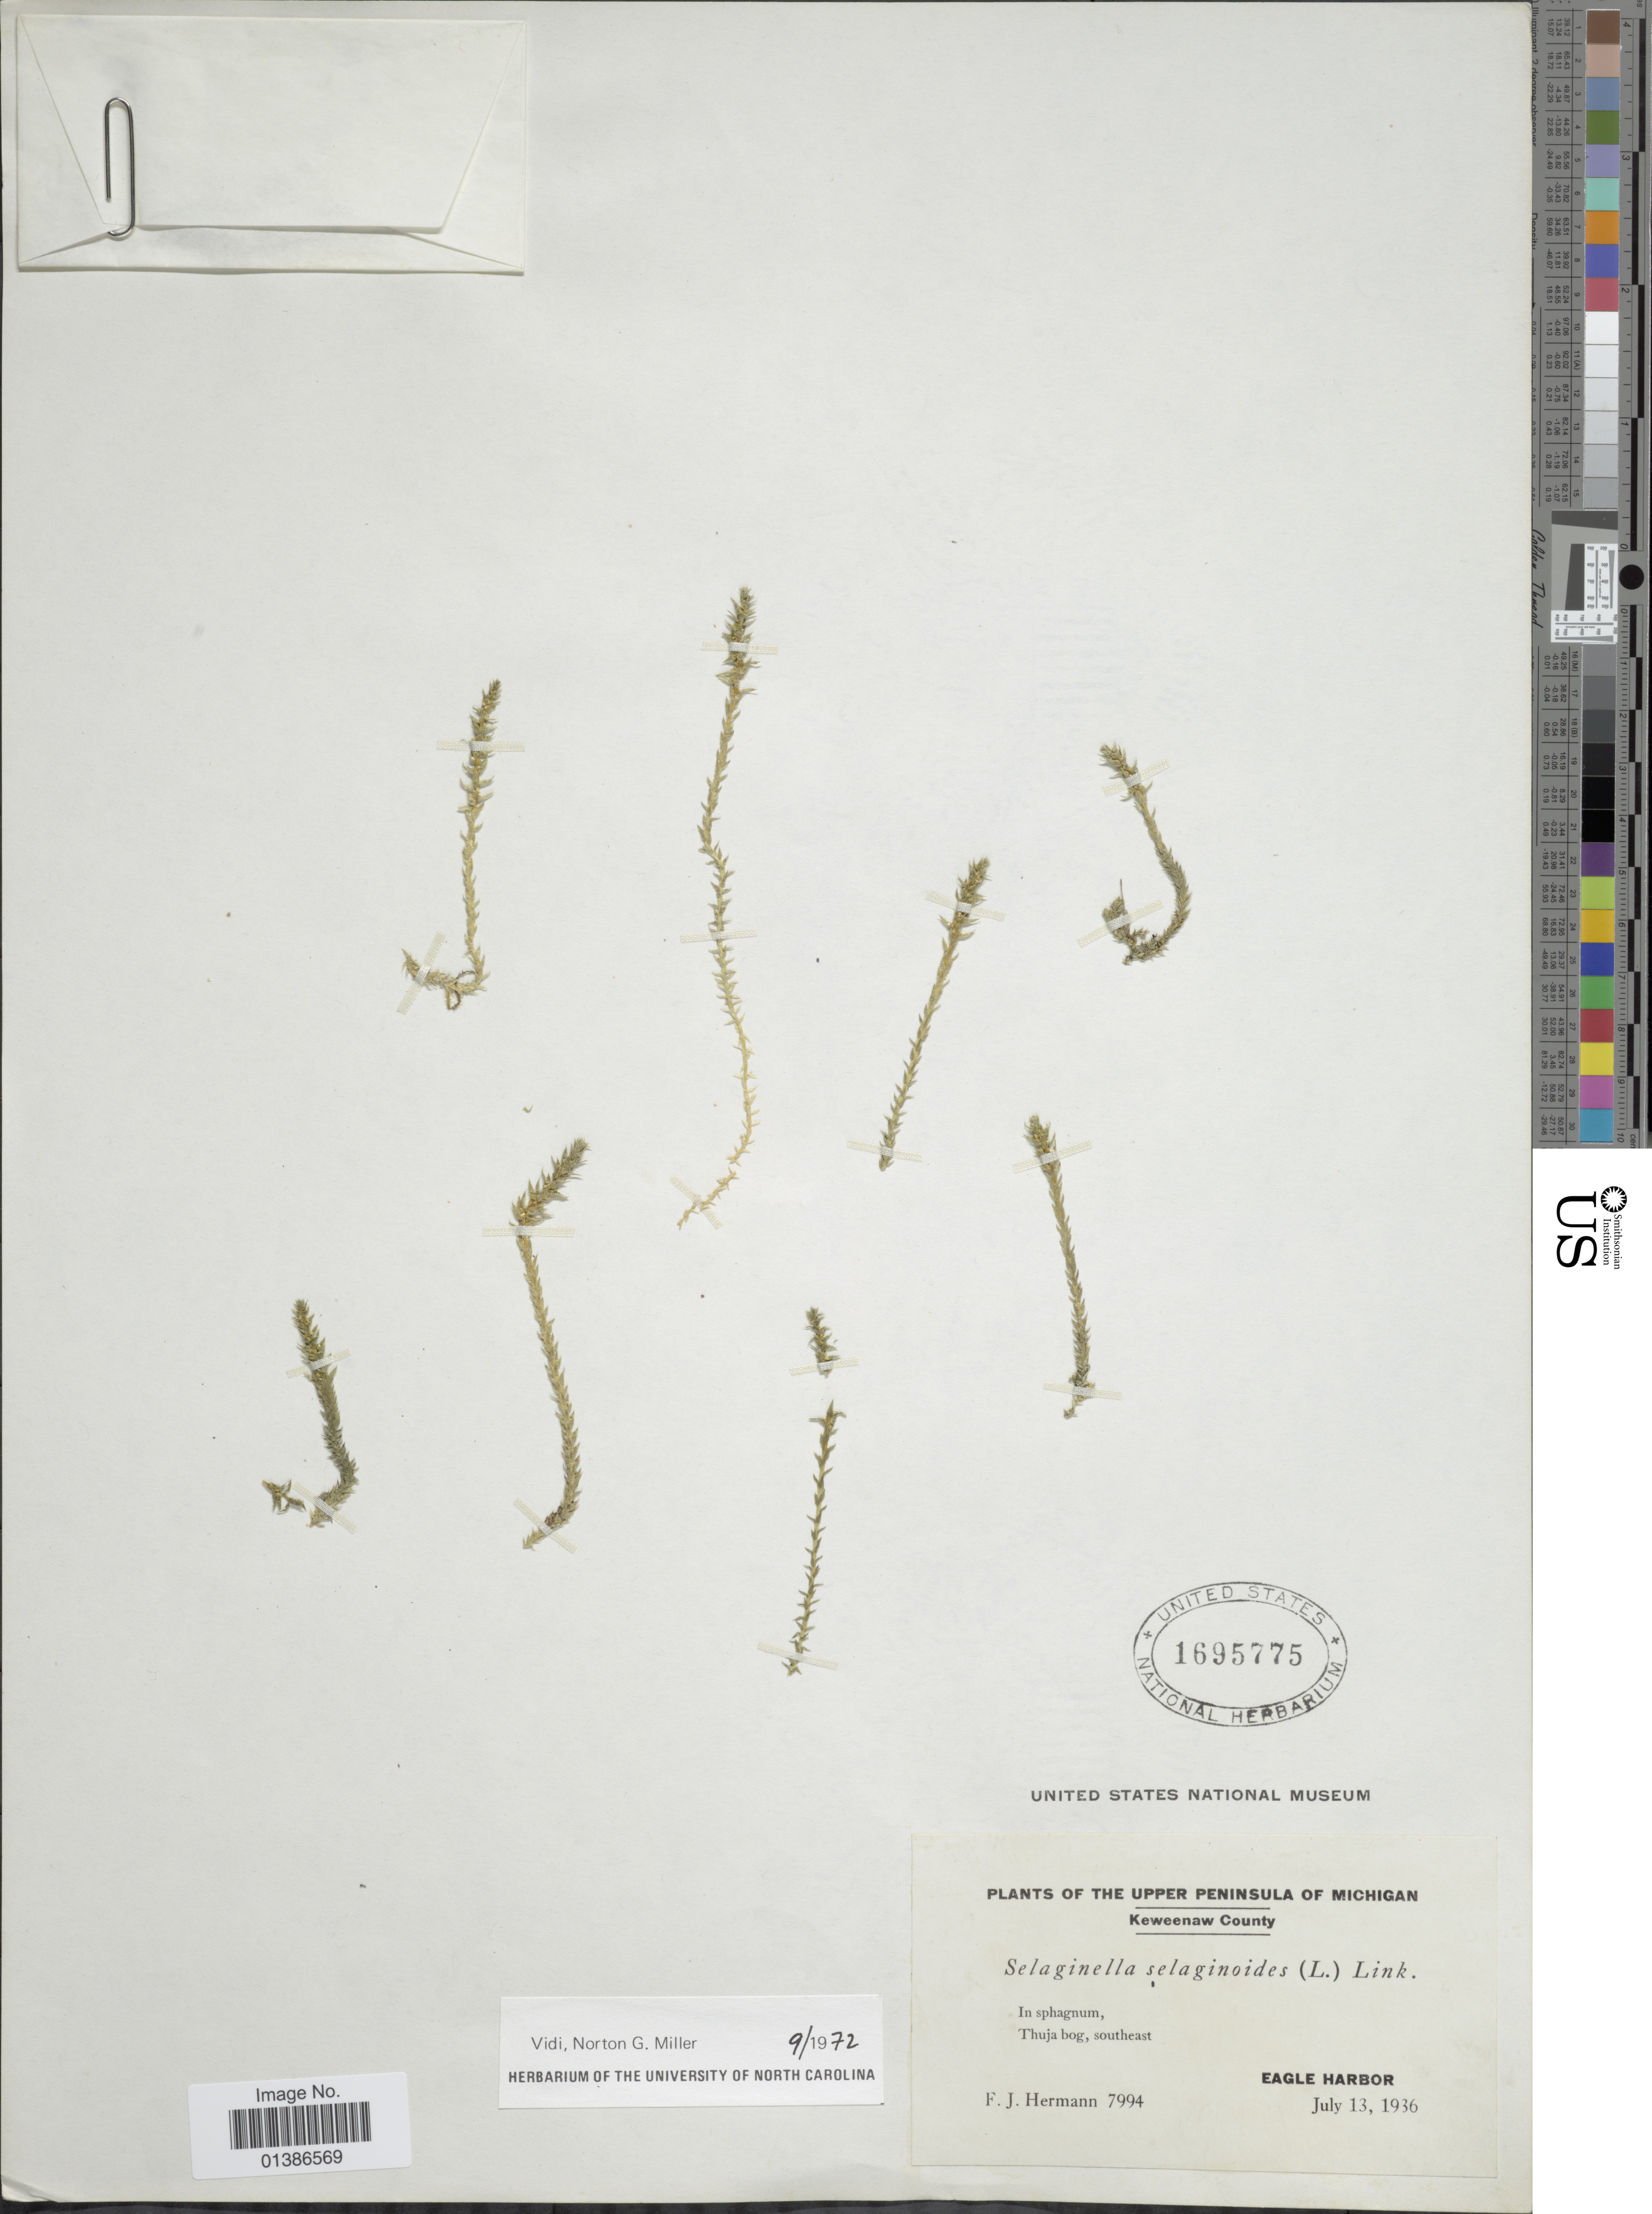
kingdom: Plantae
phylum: Tracheophyta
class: Lycopodiopsida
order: Selaginellales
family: Selaginellaceae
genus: Selaginella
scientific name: Selaginella selaginoides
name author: (L.) Link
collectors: F. J. Hermann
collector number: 7994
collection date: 1936-07-13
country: United States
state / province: Michigan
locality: Upper Peninsula of Michigan. Keweenaw County. Thuja bog, southeast, Eagle Harbor.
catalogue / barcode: US 1695775